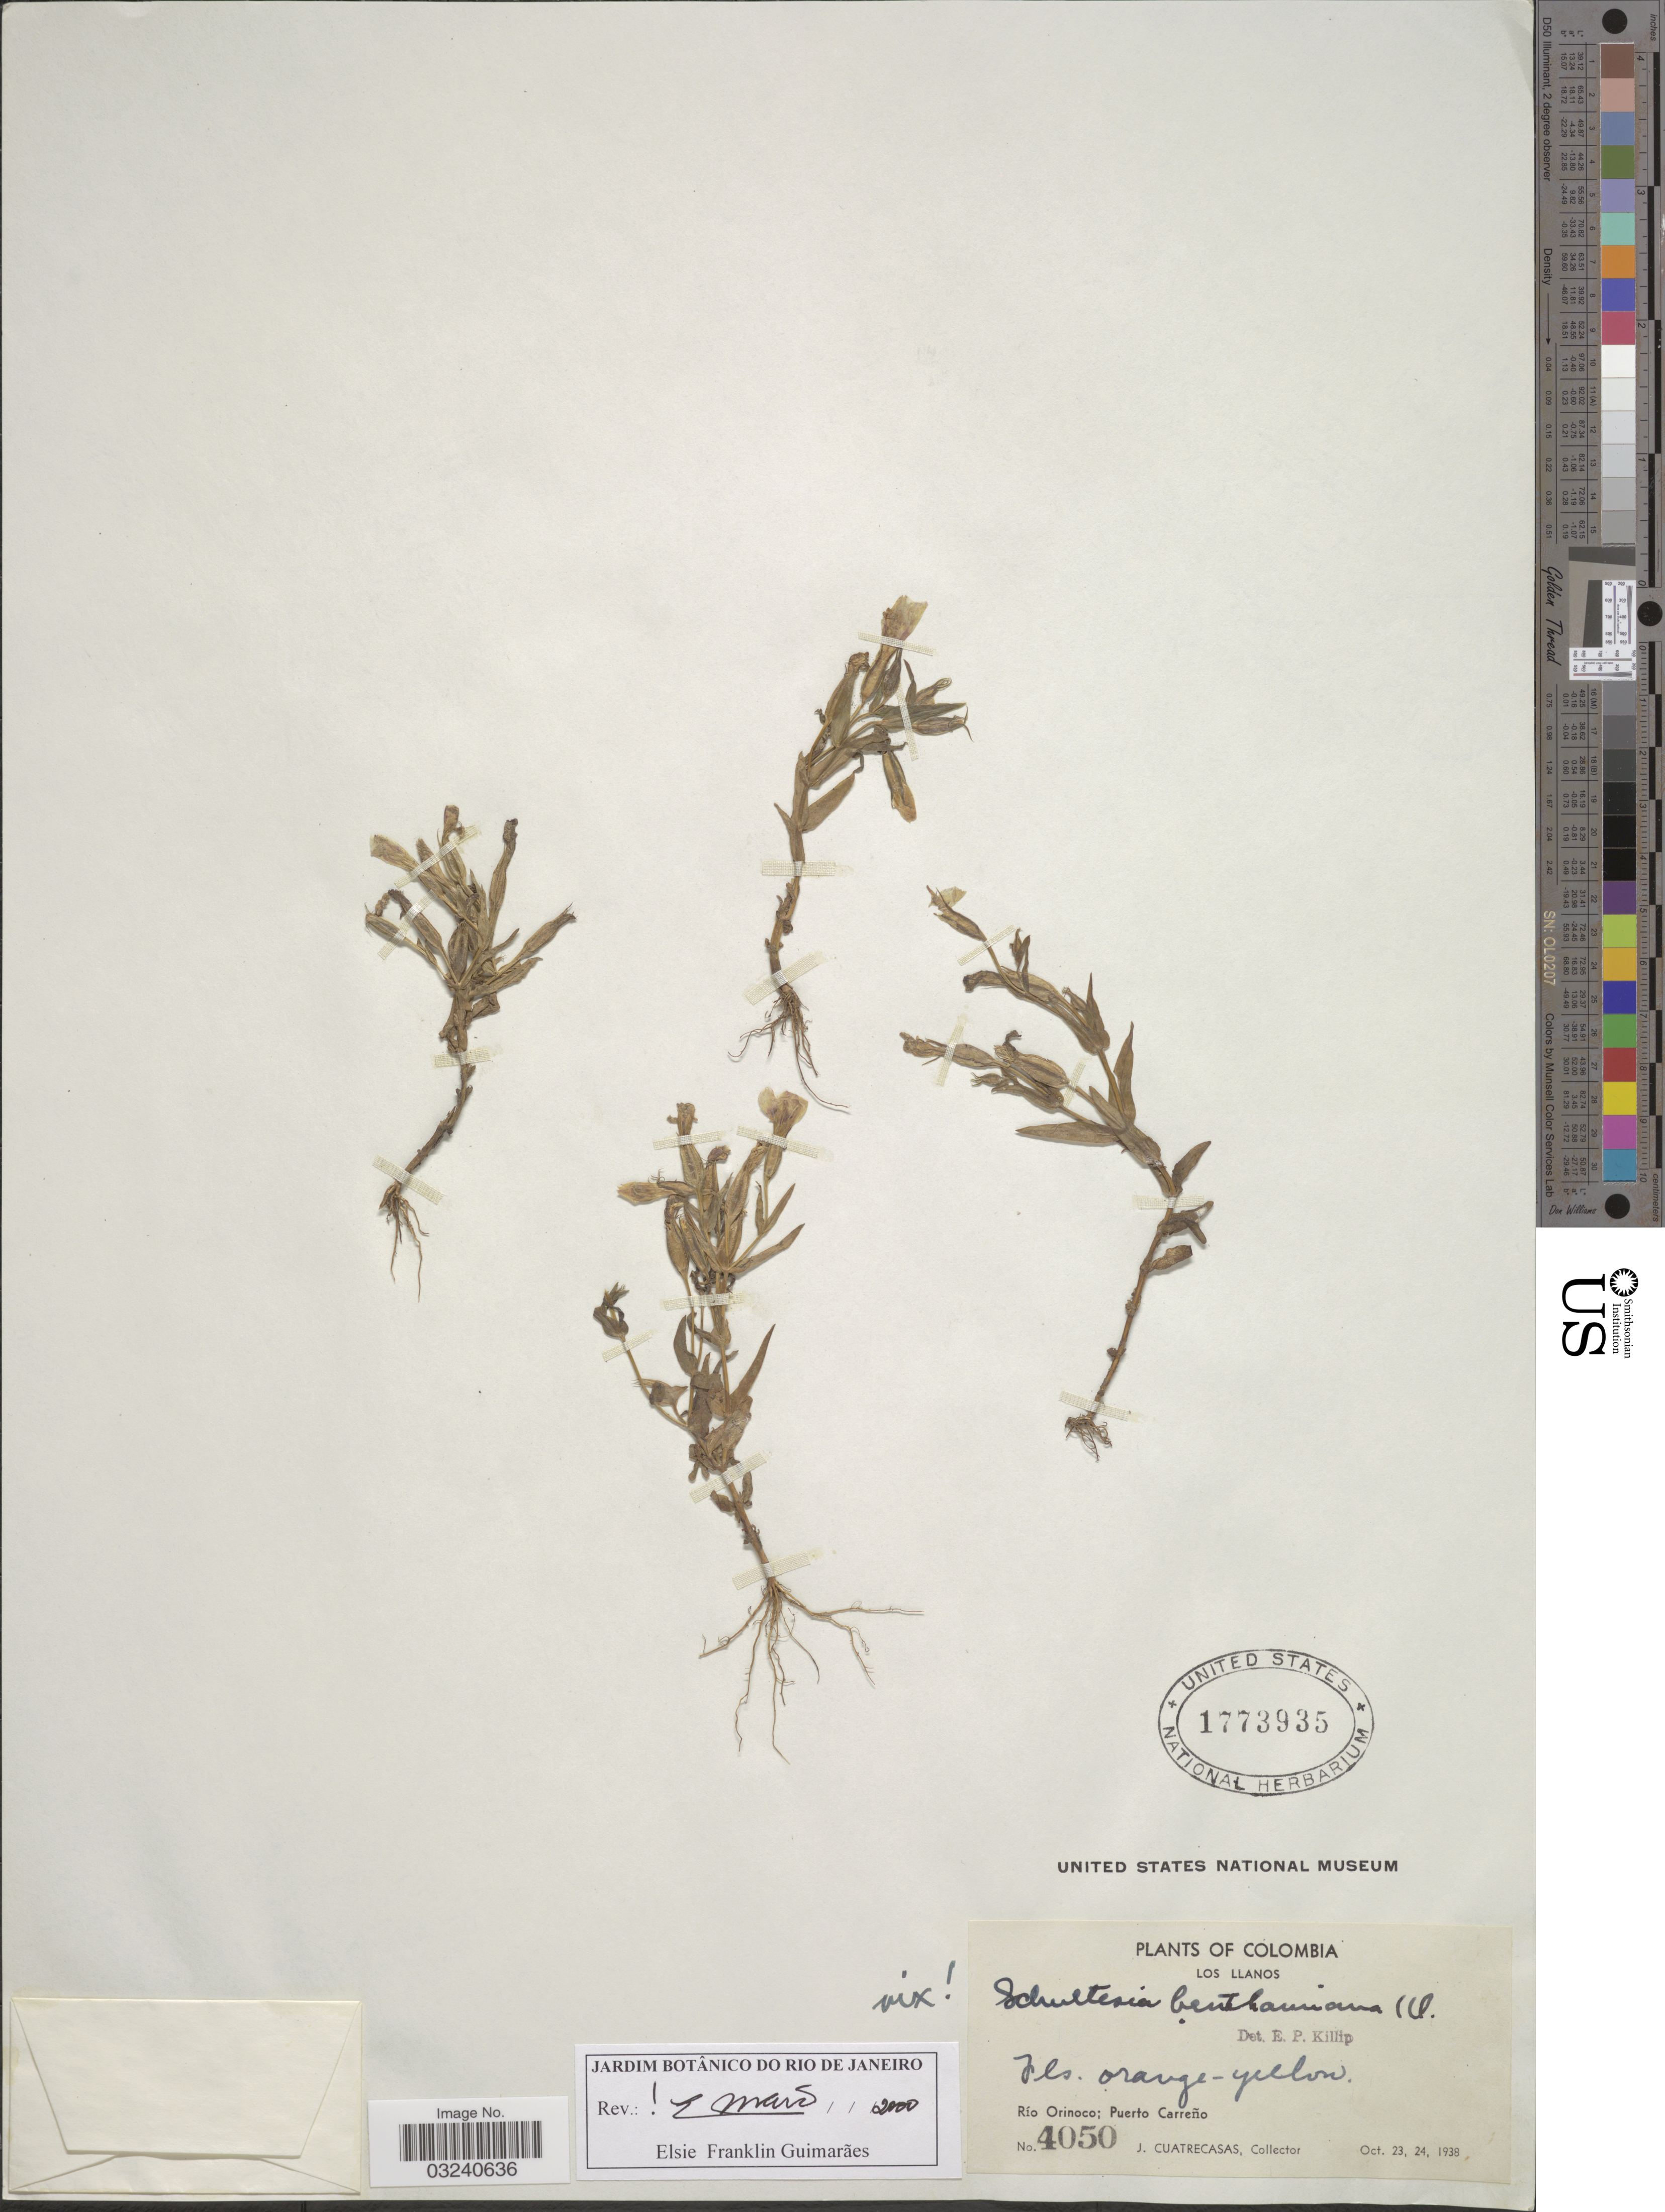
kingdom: Plantae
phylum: Tracheophyta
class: Magnoliopsida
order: Gentianales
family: Gentianaceae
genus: Schultesia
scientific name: Schultesia benthamiana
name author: Klotzsch ex Griseb.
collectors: J. Cuatrecasas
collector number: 4050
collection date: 1938-10-23/1938-10-24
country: Colombia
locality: Los Llanos. Río Orinoco; Puerto Carreño.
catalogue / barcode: US 1773935